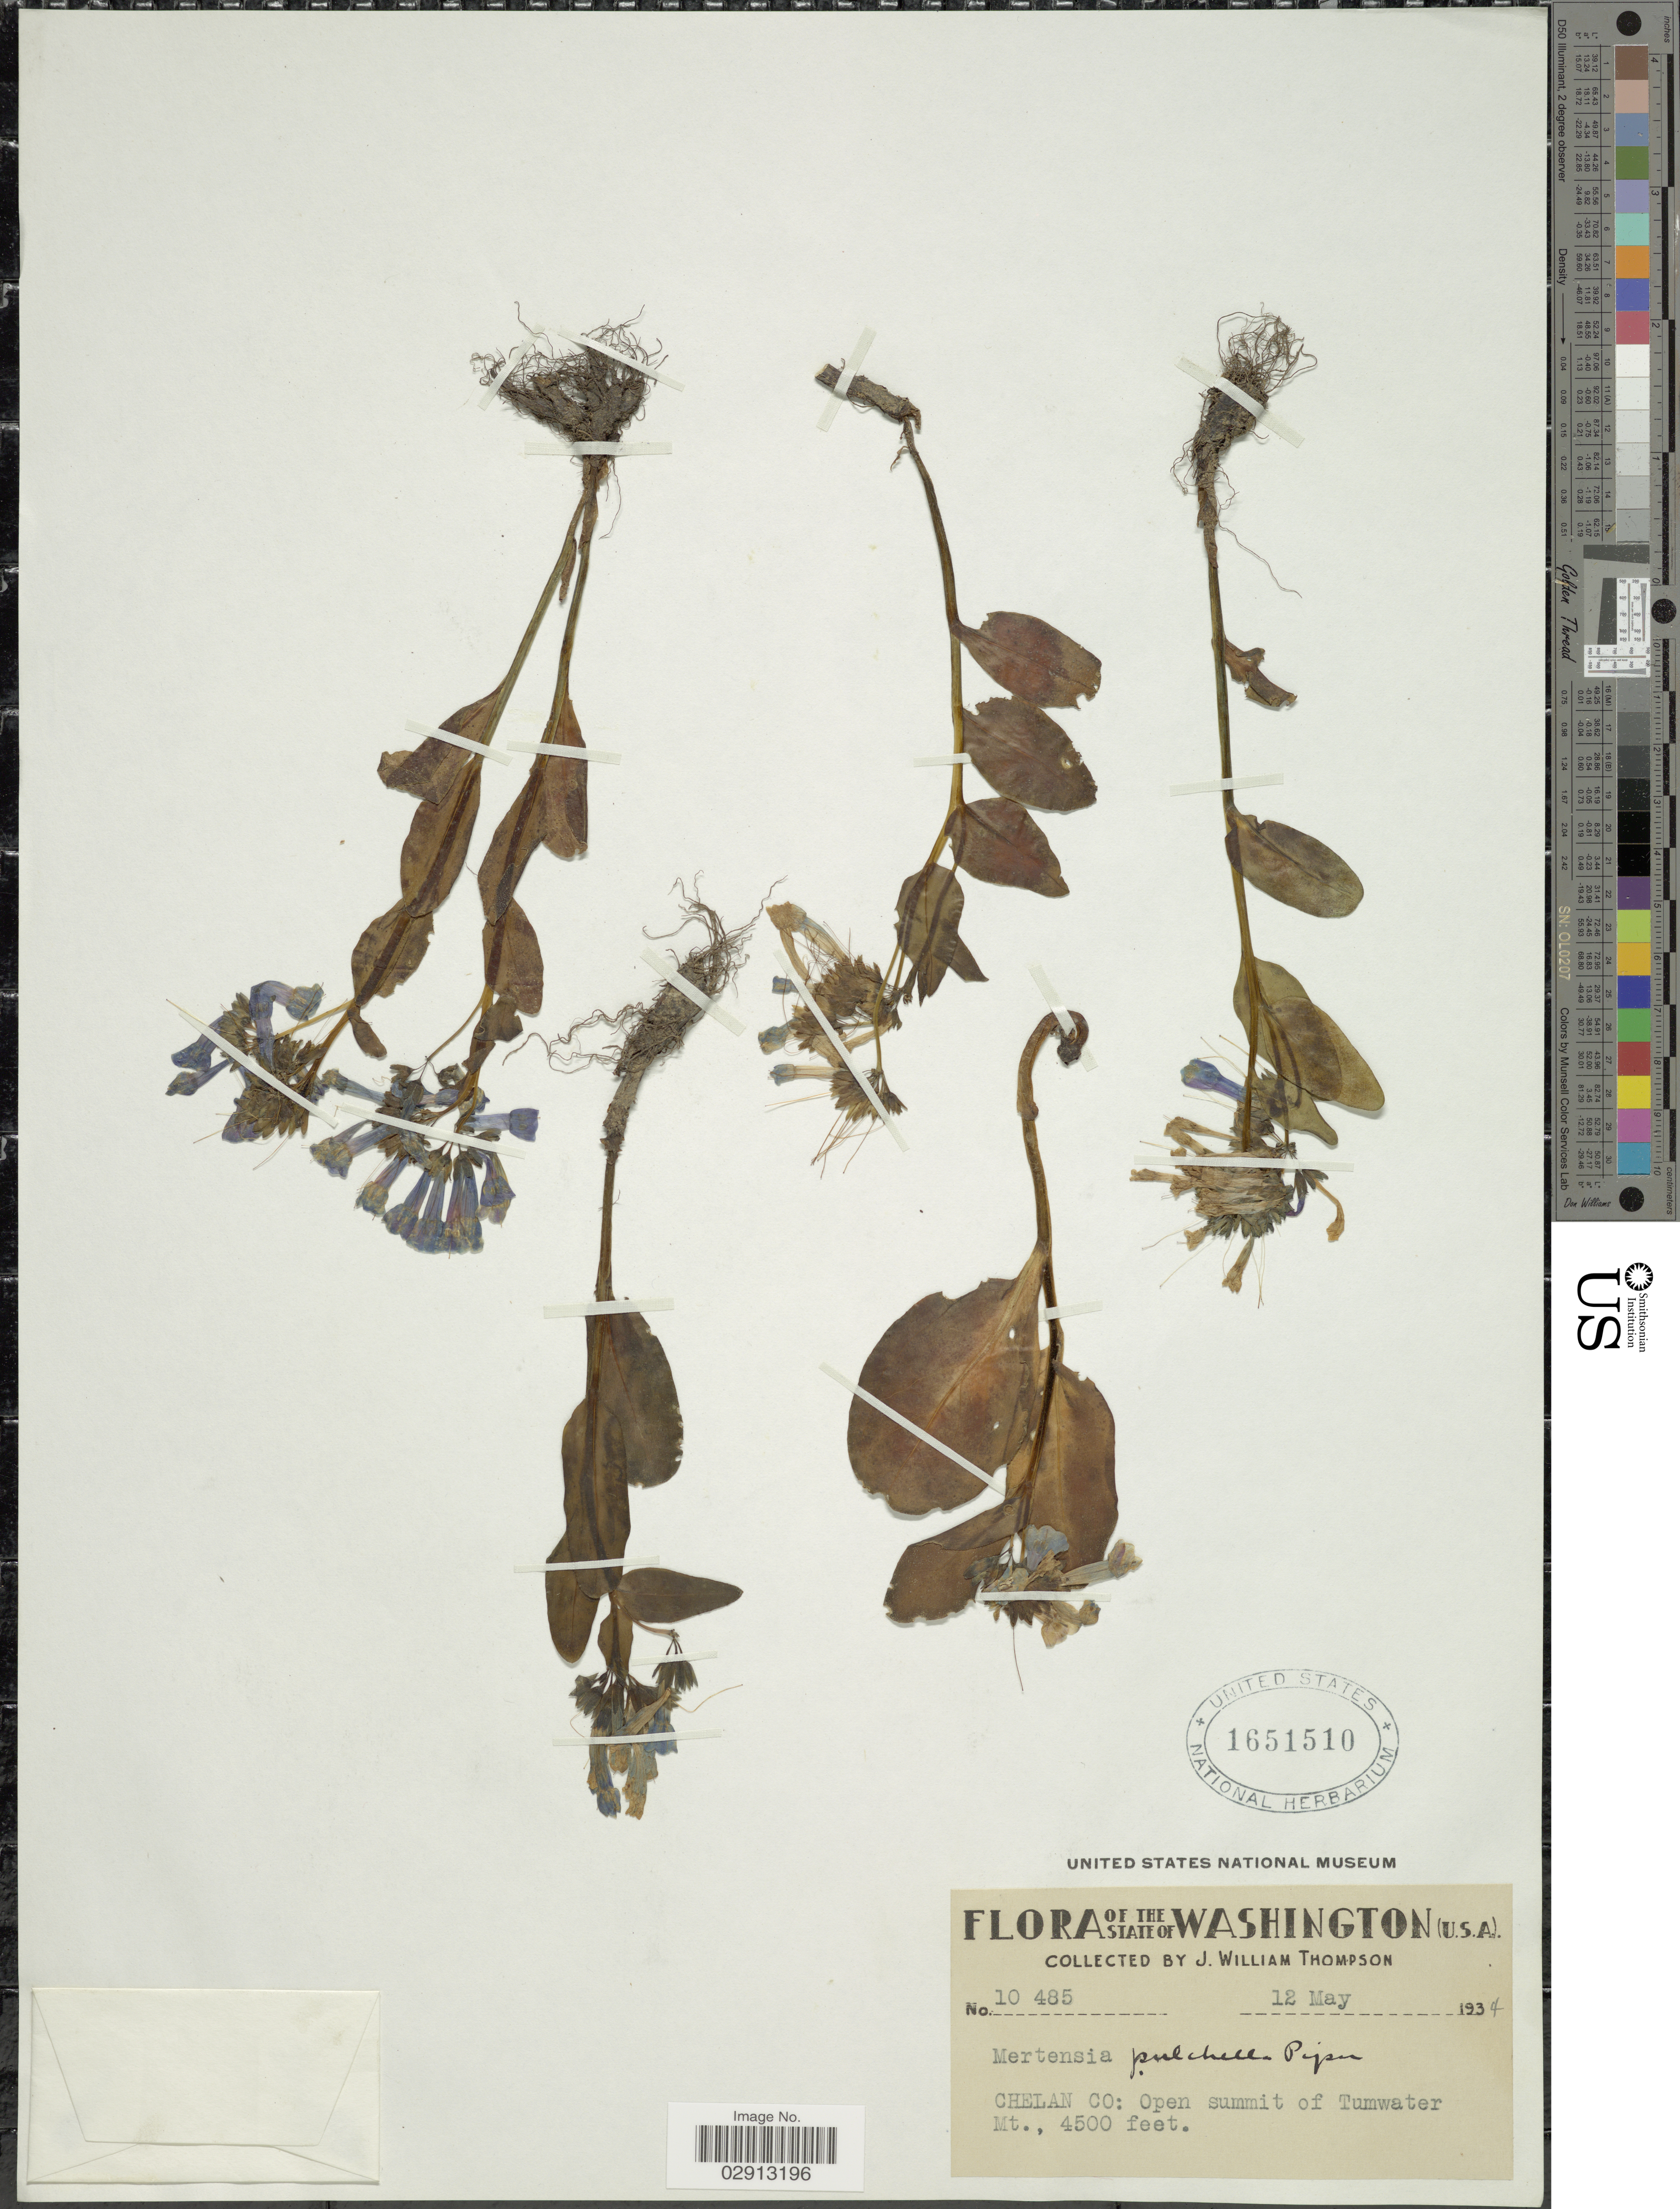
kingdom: Plantae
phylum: Tracheophyta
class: Magnoliopsida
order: Boraginales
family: Boraginaceae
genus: Mertensia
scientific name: Mertensia pulchella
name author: Piper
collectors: J. W. Thompson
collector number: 10485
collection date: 1934-05-12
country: United States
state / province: Washington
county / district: Chelan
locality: The State of Washington. Chelan Co: Open summit of Tumwater Mt.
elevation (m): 1372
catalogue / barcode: US 1651510